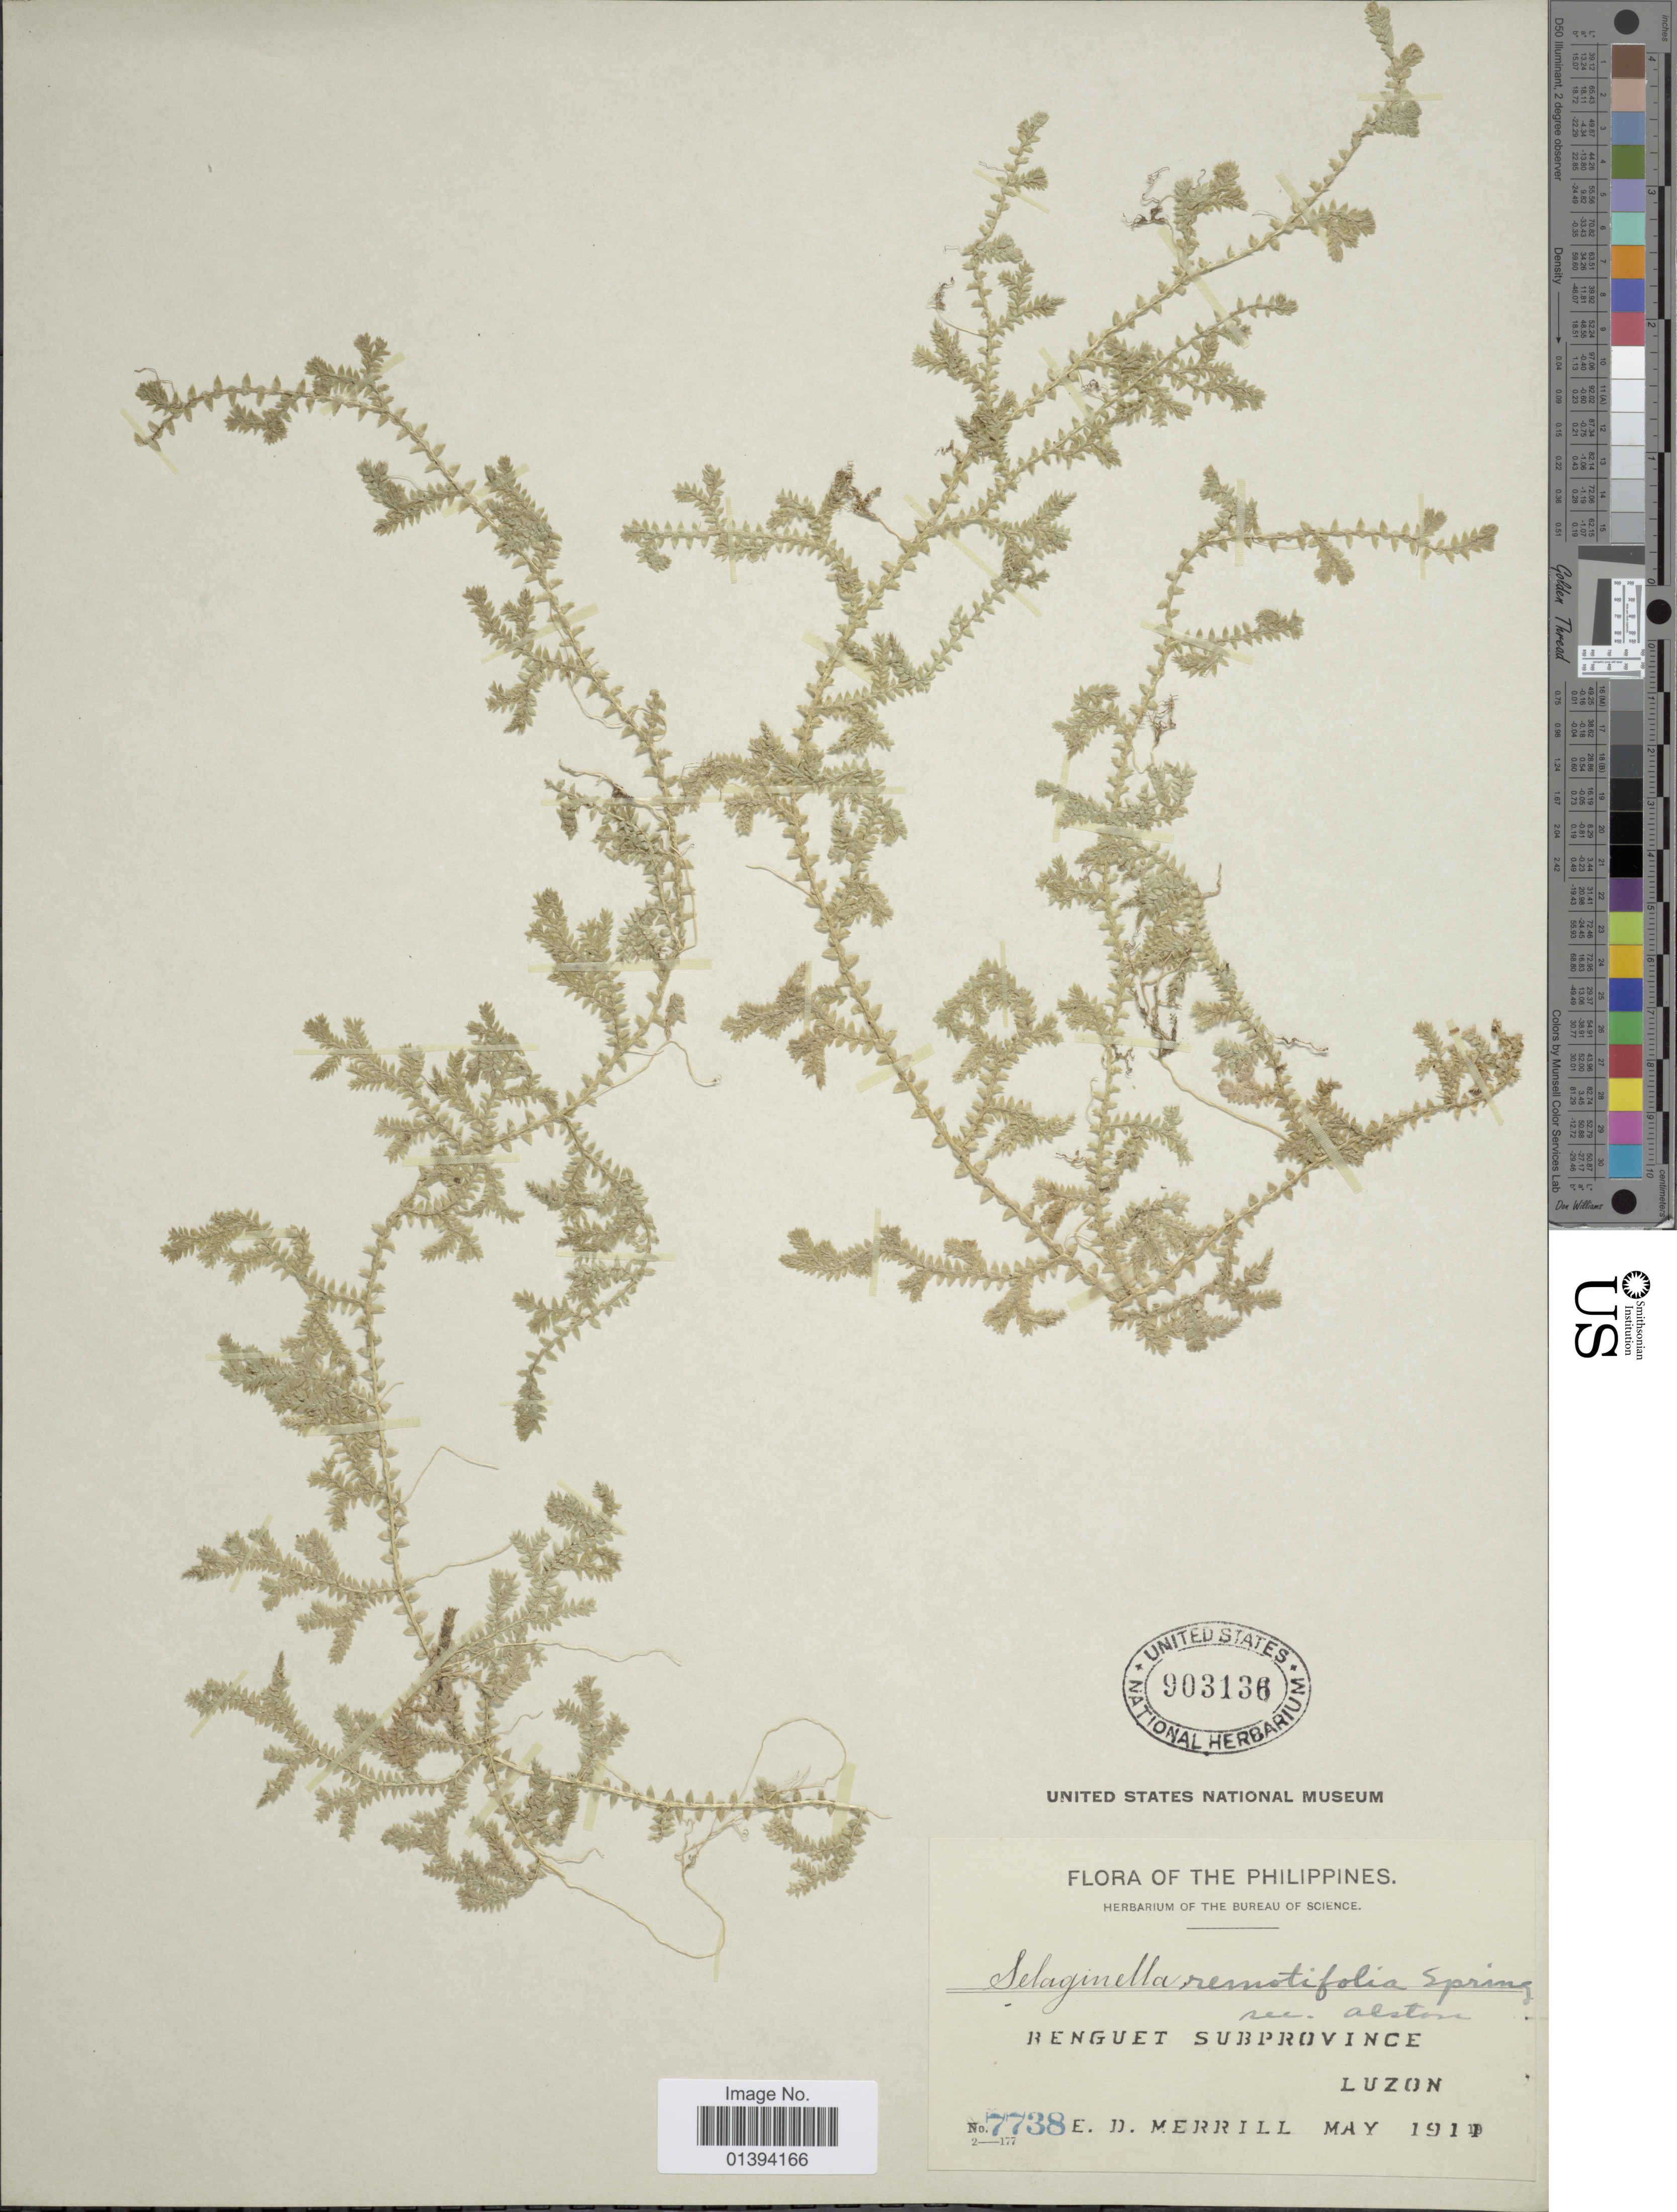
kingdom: Plantae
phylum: Tracheophyta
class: Lycopodiopsida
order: Selaginellales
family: Selaginellaceae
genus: Selaginella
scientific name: Selaginella remotifolia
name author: Spring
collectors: E. D. Merrill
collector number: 7738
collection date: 1911-05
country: Philippines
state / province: Central Luzon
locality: Benguet Subprovince Luzon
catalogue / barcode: US 903136